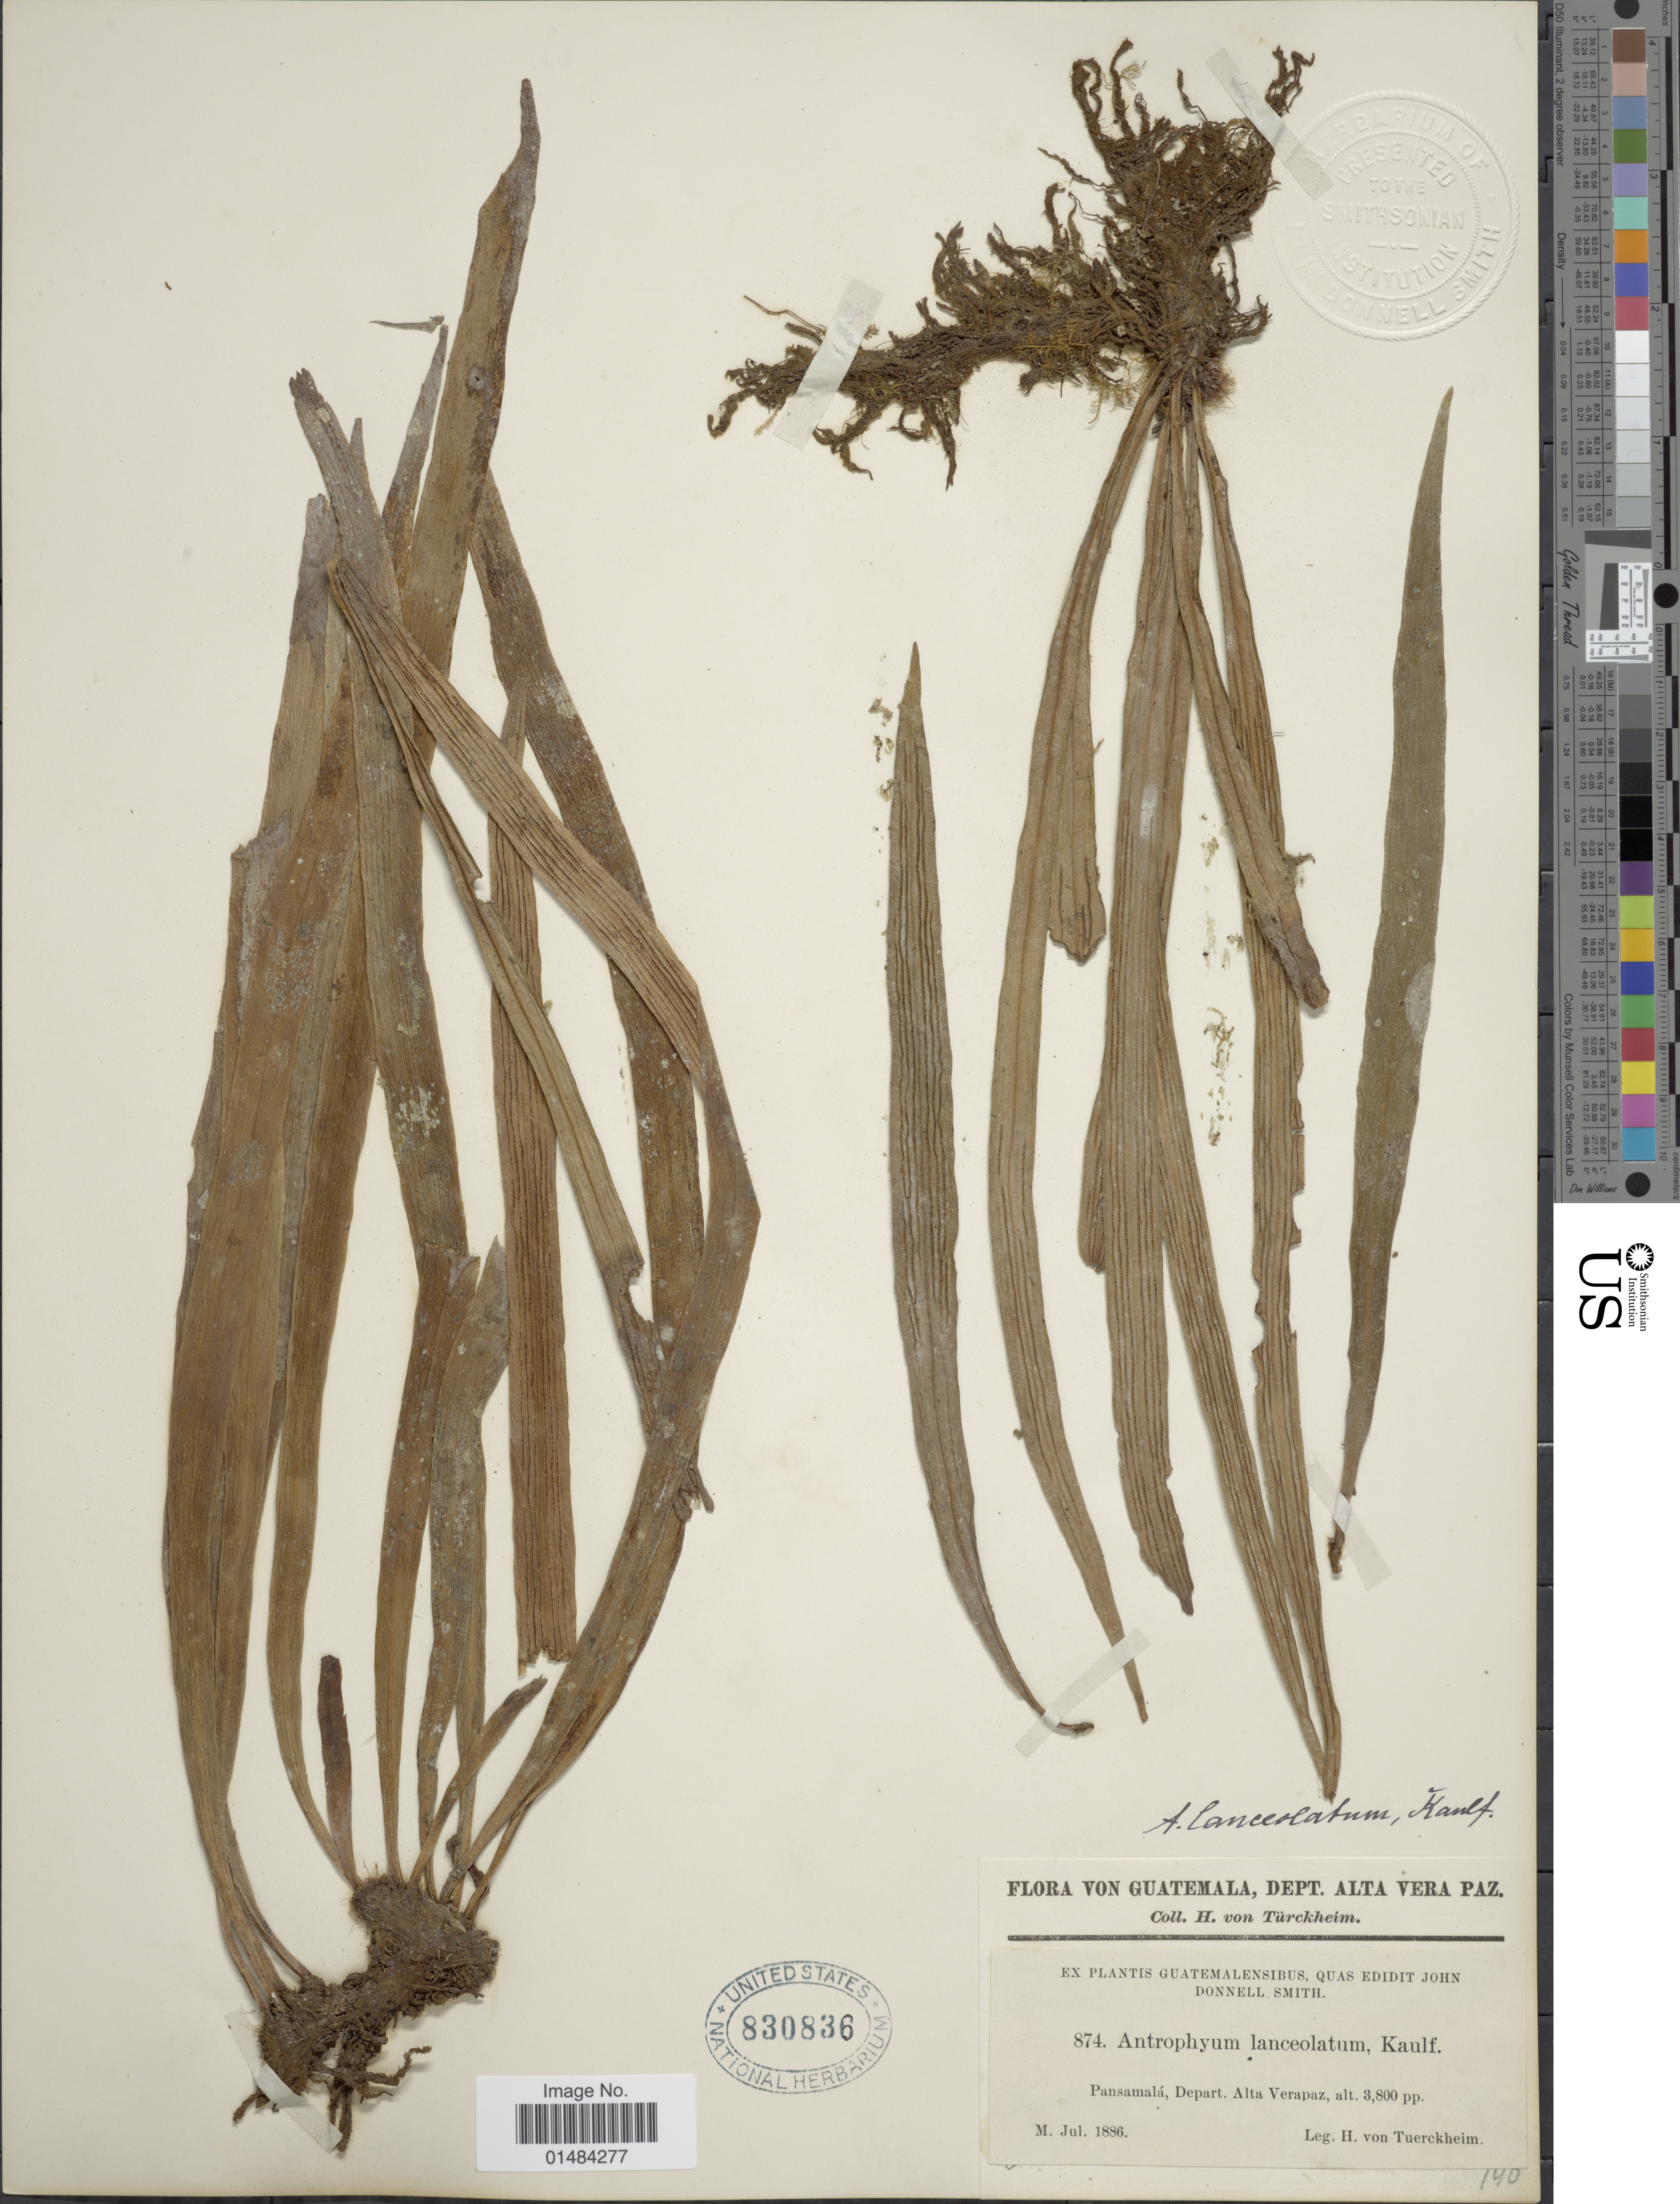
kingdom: Plantae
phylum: Tracheophyta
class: Polypodiopsida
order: Polypodiales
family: Pteridaceae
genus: Polytaenium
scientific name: Polytaenium lineatum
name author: (Sw.) J. Sm.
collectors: H. von Tuerckheim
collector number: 874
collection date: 1886-07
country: Guatemala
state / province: Alta Verapaz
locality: Guatemala, Dept. Alta Vera Paz, Pansamala.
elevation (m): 1158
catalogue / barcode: US 830836